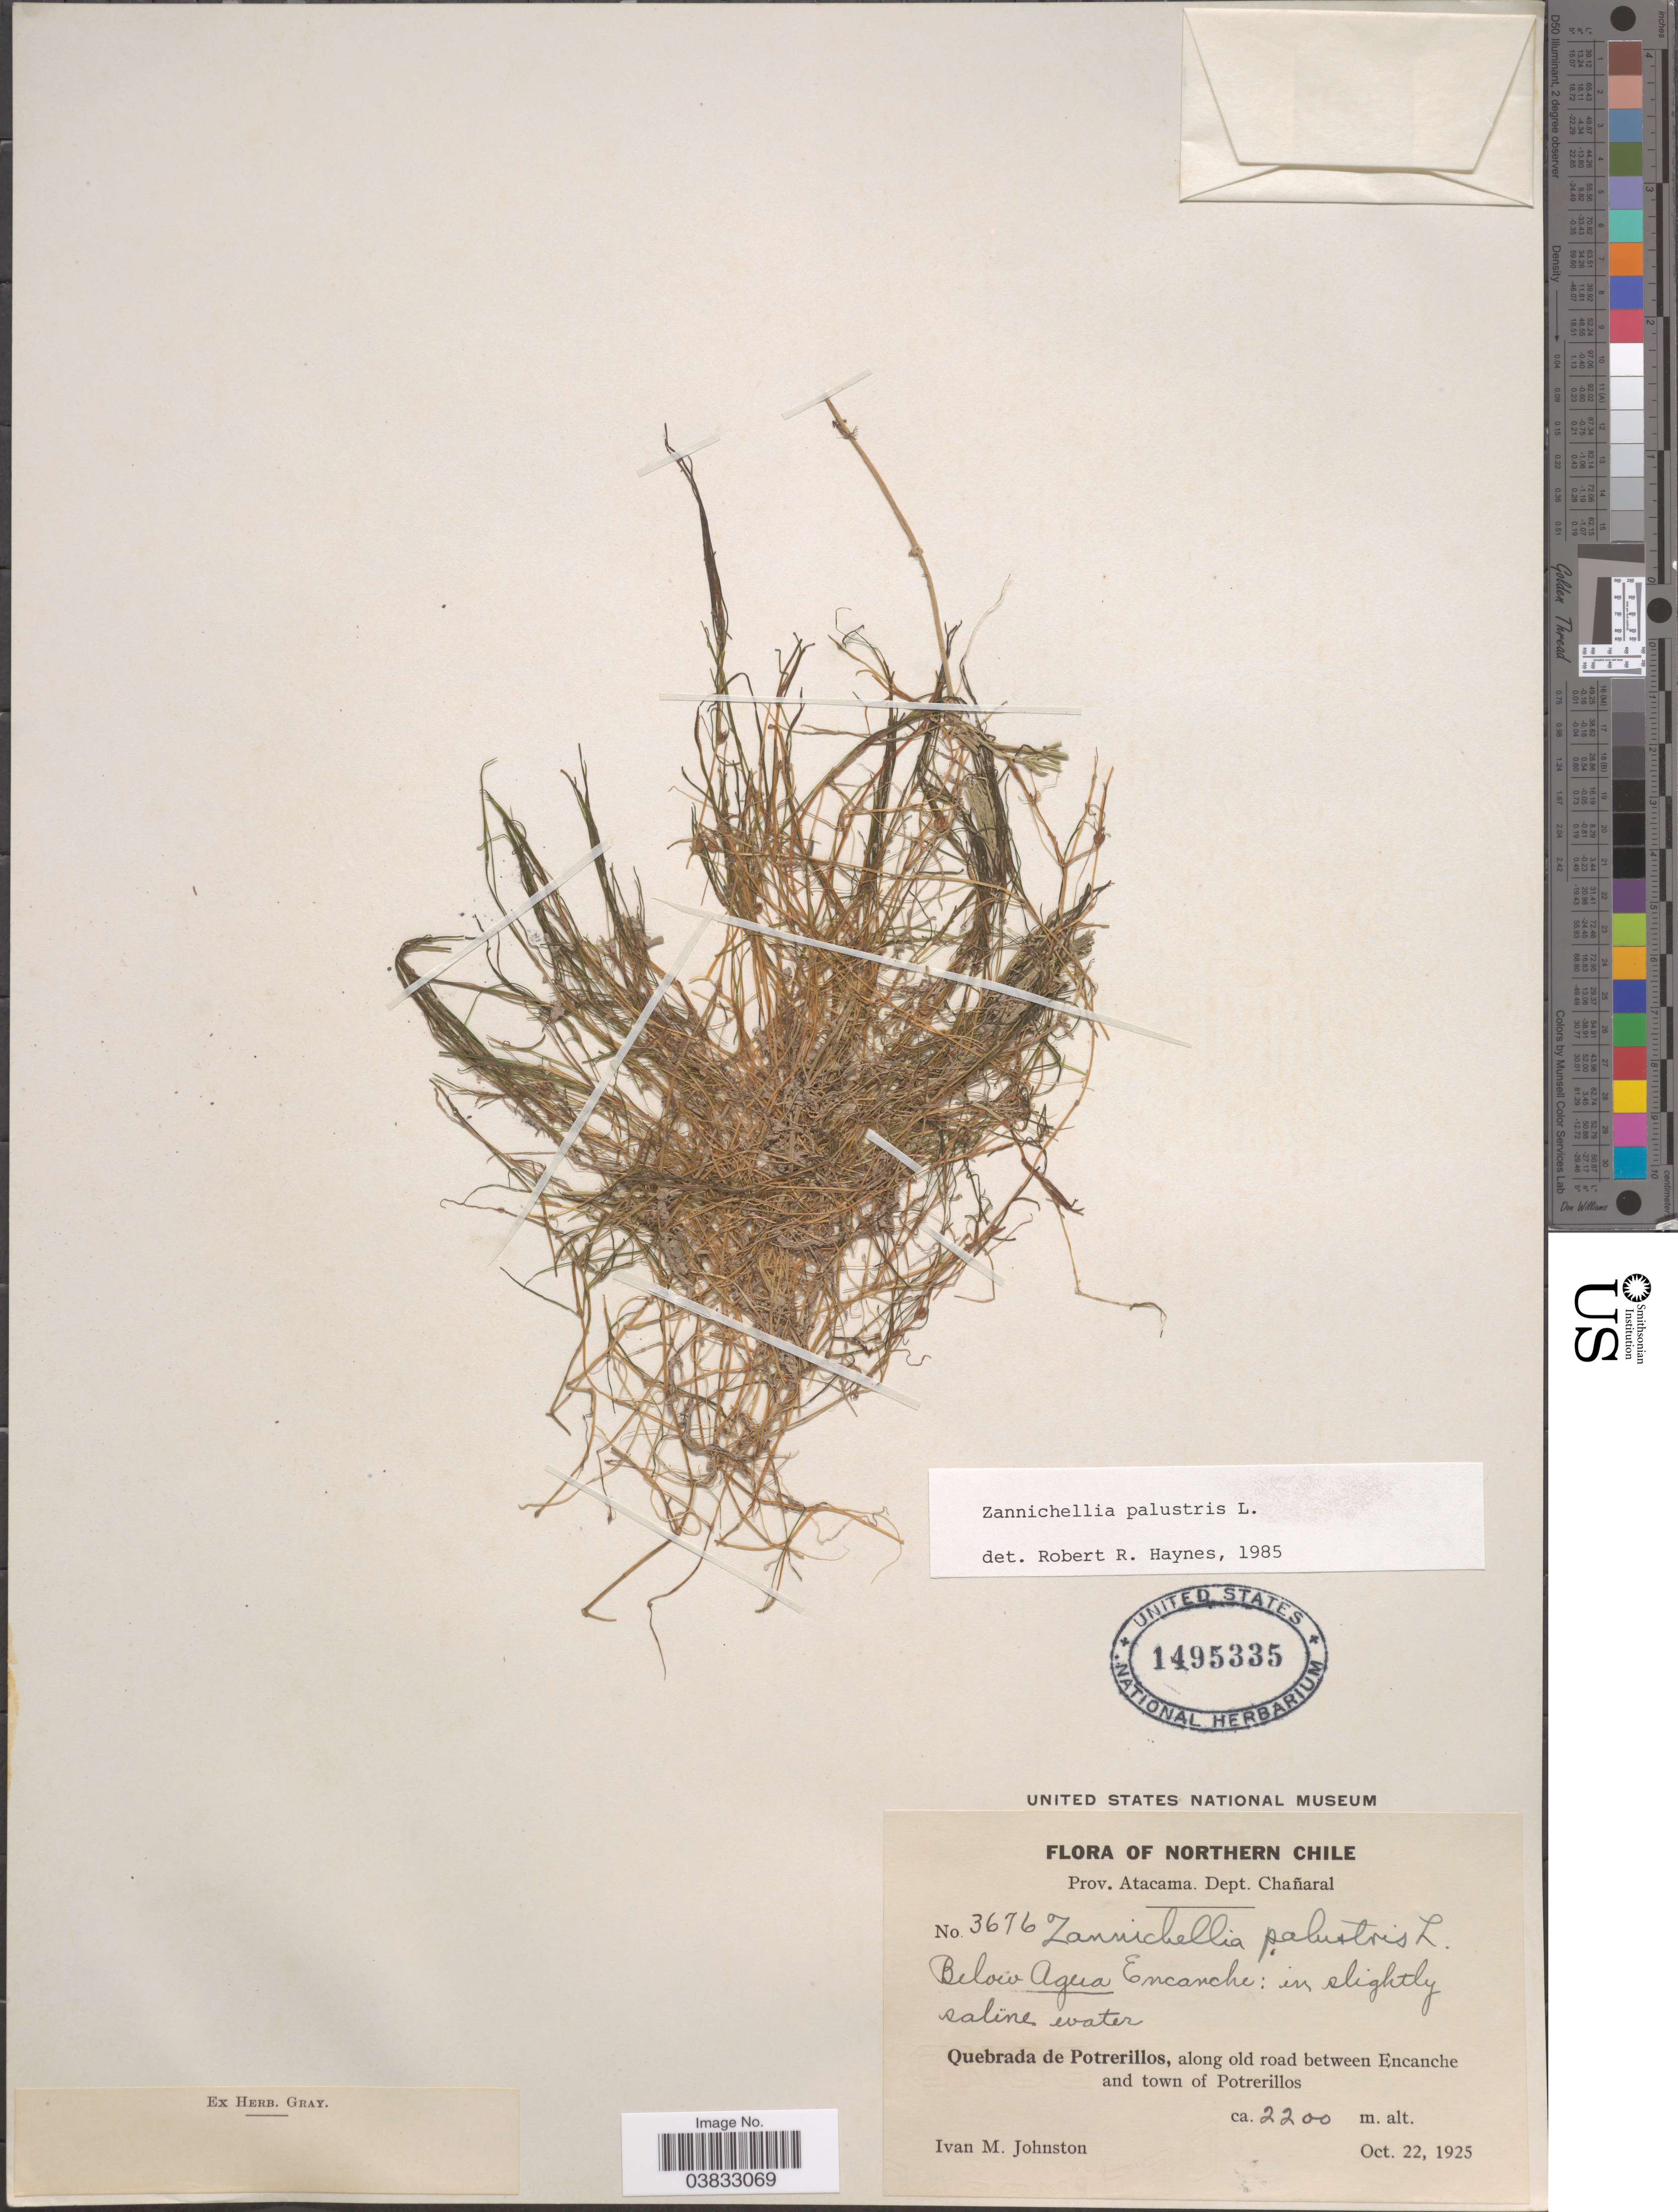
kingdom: Plantae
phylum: Tracheophyta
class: Liliopsida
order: Alismatales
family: Potamogetonaceae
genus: Zannichellia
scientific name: Zannichellia palustris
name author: L.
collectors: I.M. Johnston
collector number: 3676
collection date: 1925-10-22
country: Chile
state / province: Atacama (III)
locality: Northern Chile. Dept. Chañaral. Below Agua Encanche. Quebrada de Potrerillos, along old road between Encanche and town of Potrerillos.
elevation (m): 2200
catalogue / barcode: US 1495335